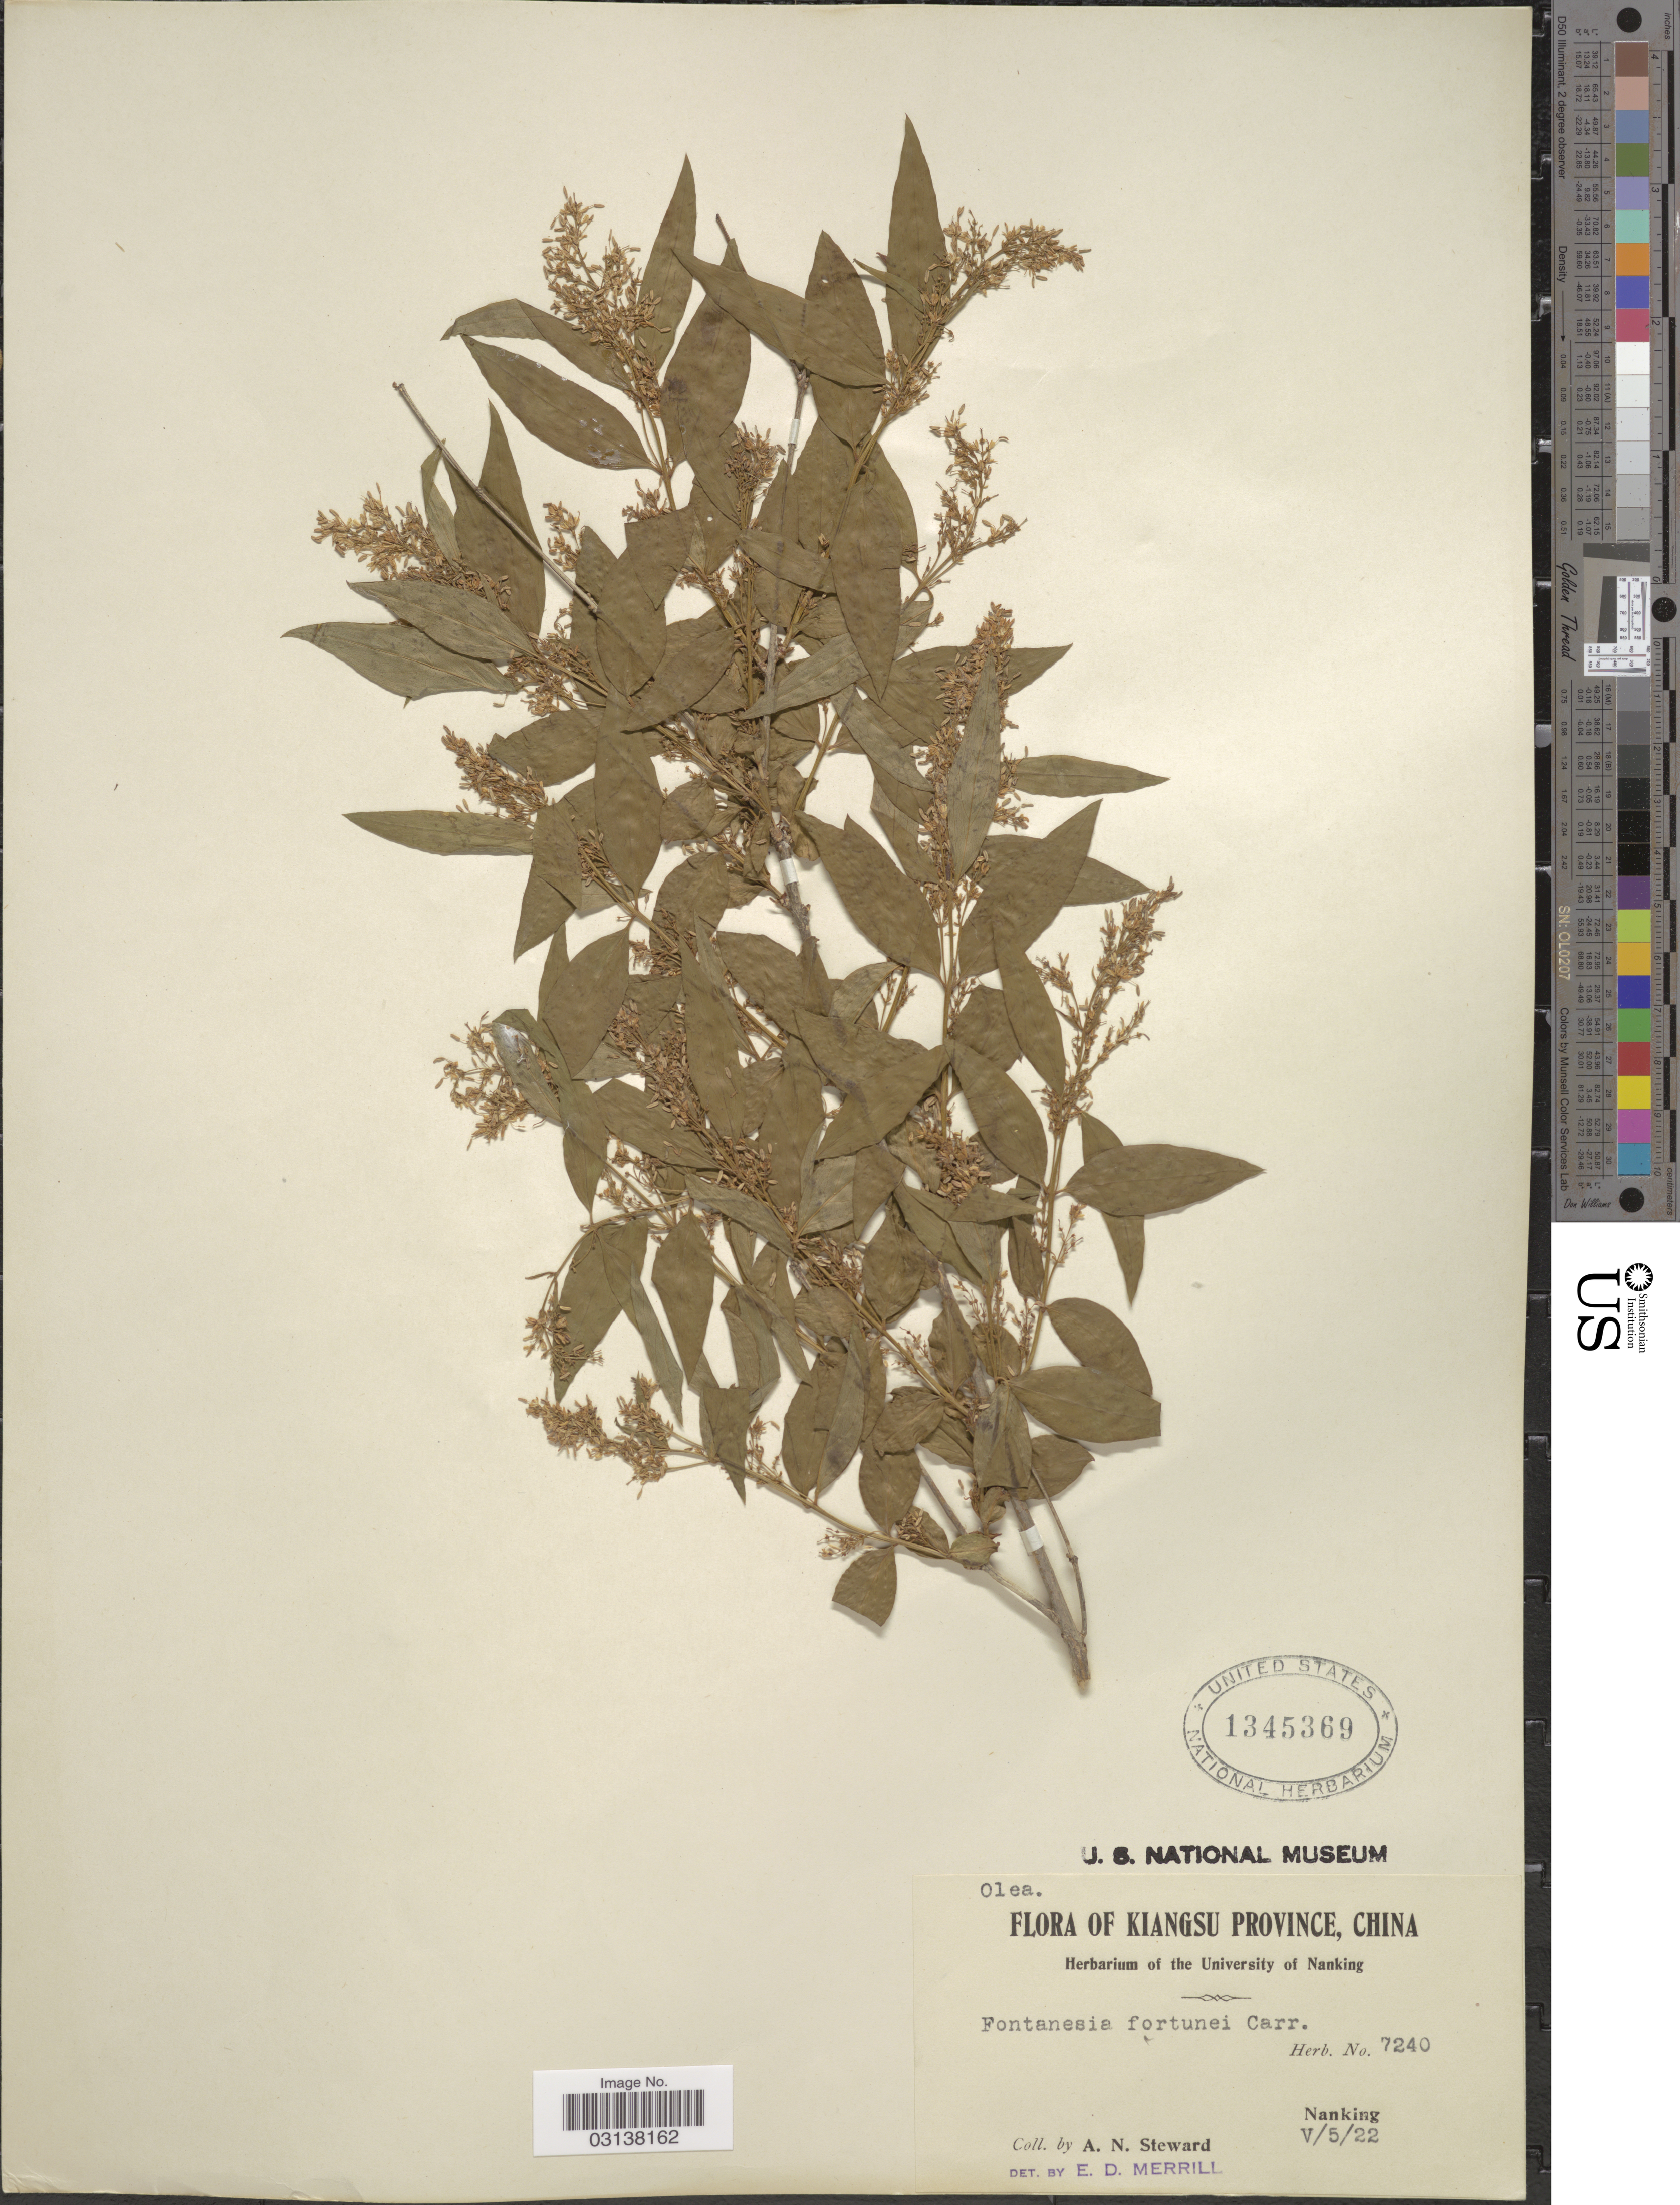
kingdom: Plantae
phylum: Tracheophyta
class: Magnoliopsida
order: Lamiales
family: Oleaceae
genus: Fontanesia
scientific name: Fontanesia fortunei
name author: Carrière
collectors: A. N. Steward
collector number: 7240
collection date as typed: Transcribed d/m/y: 5/5/22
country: China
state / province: Jiangsu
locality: Kiangsu Province. Nanking.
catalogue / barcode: US 1345369